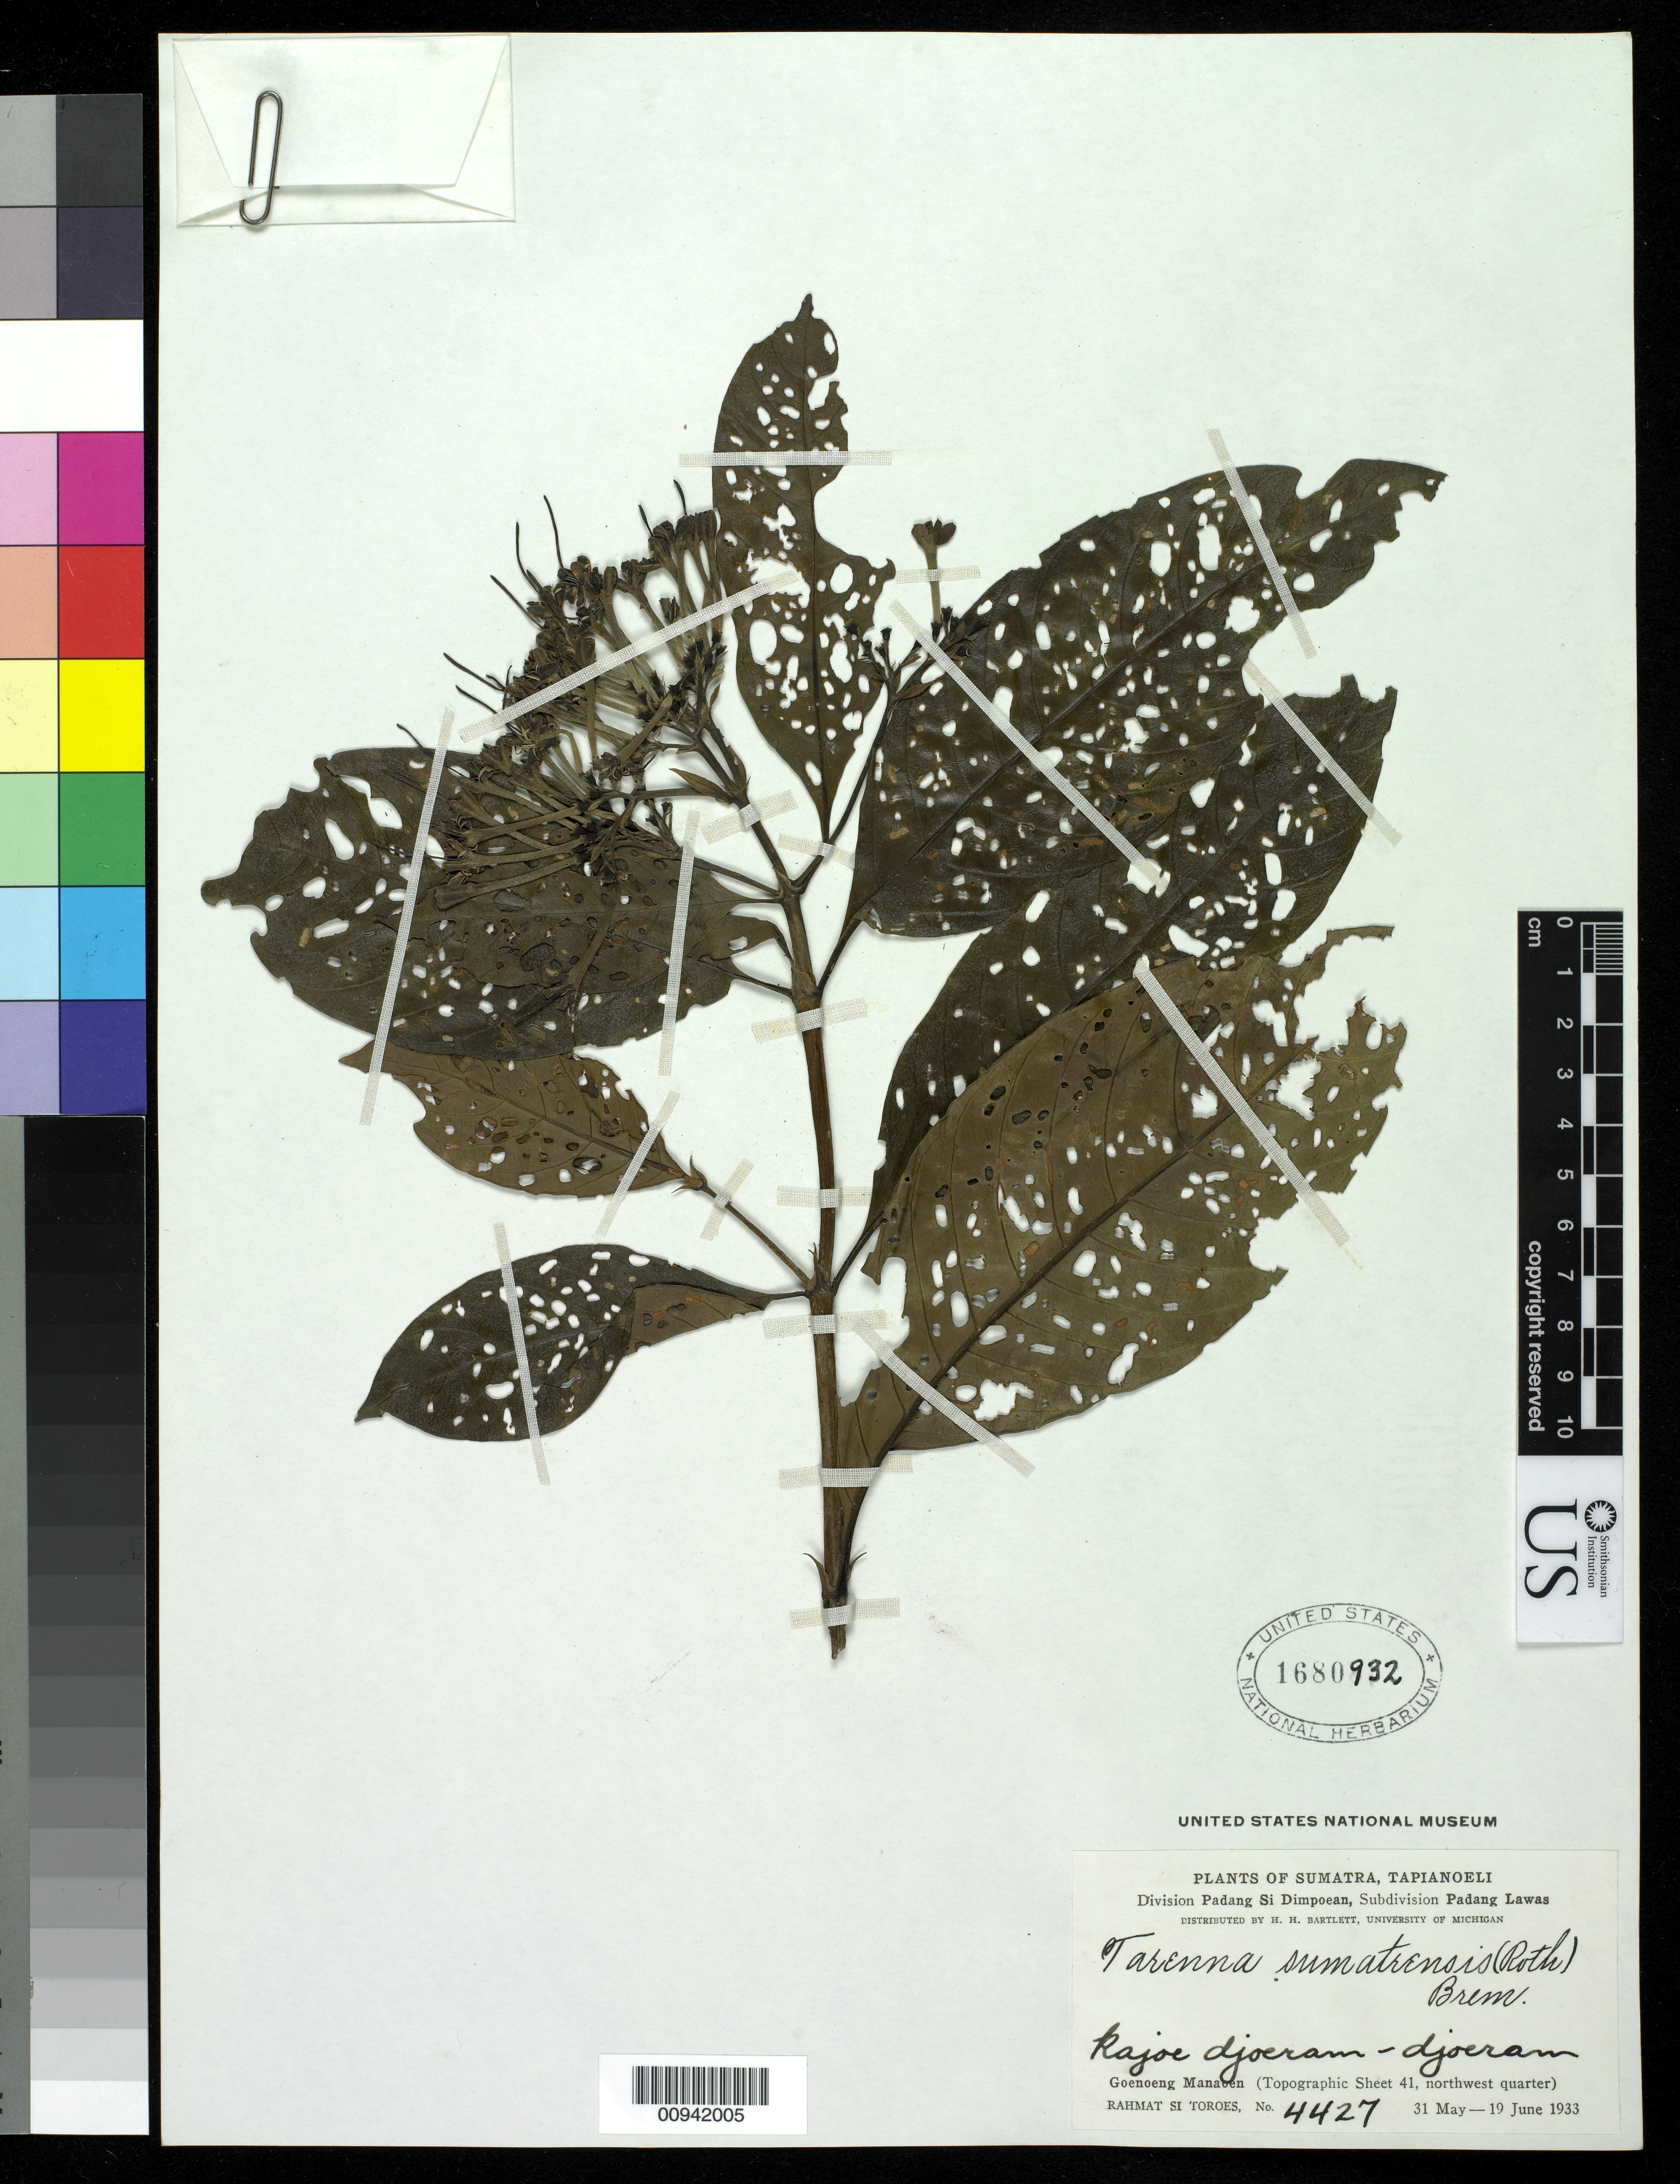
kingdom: Plantae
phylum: Tracheophyta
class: Magnoliopsida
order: Gentianales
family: Rubiaceae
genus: Tarenna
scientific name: Tarenna sumatrensis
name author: (Roth) Bremek.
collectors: Rahmat Si Boeea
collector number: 4427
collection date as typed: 31 May 1933 to 19 Jun 1933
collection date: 1933-05-31/1933-06-19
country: Indonesia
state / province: Sumatra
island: Sumatra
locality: Tapianoeli. Goenoeng Manaven.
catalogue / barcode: US 1680932